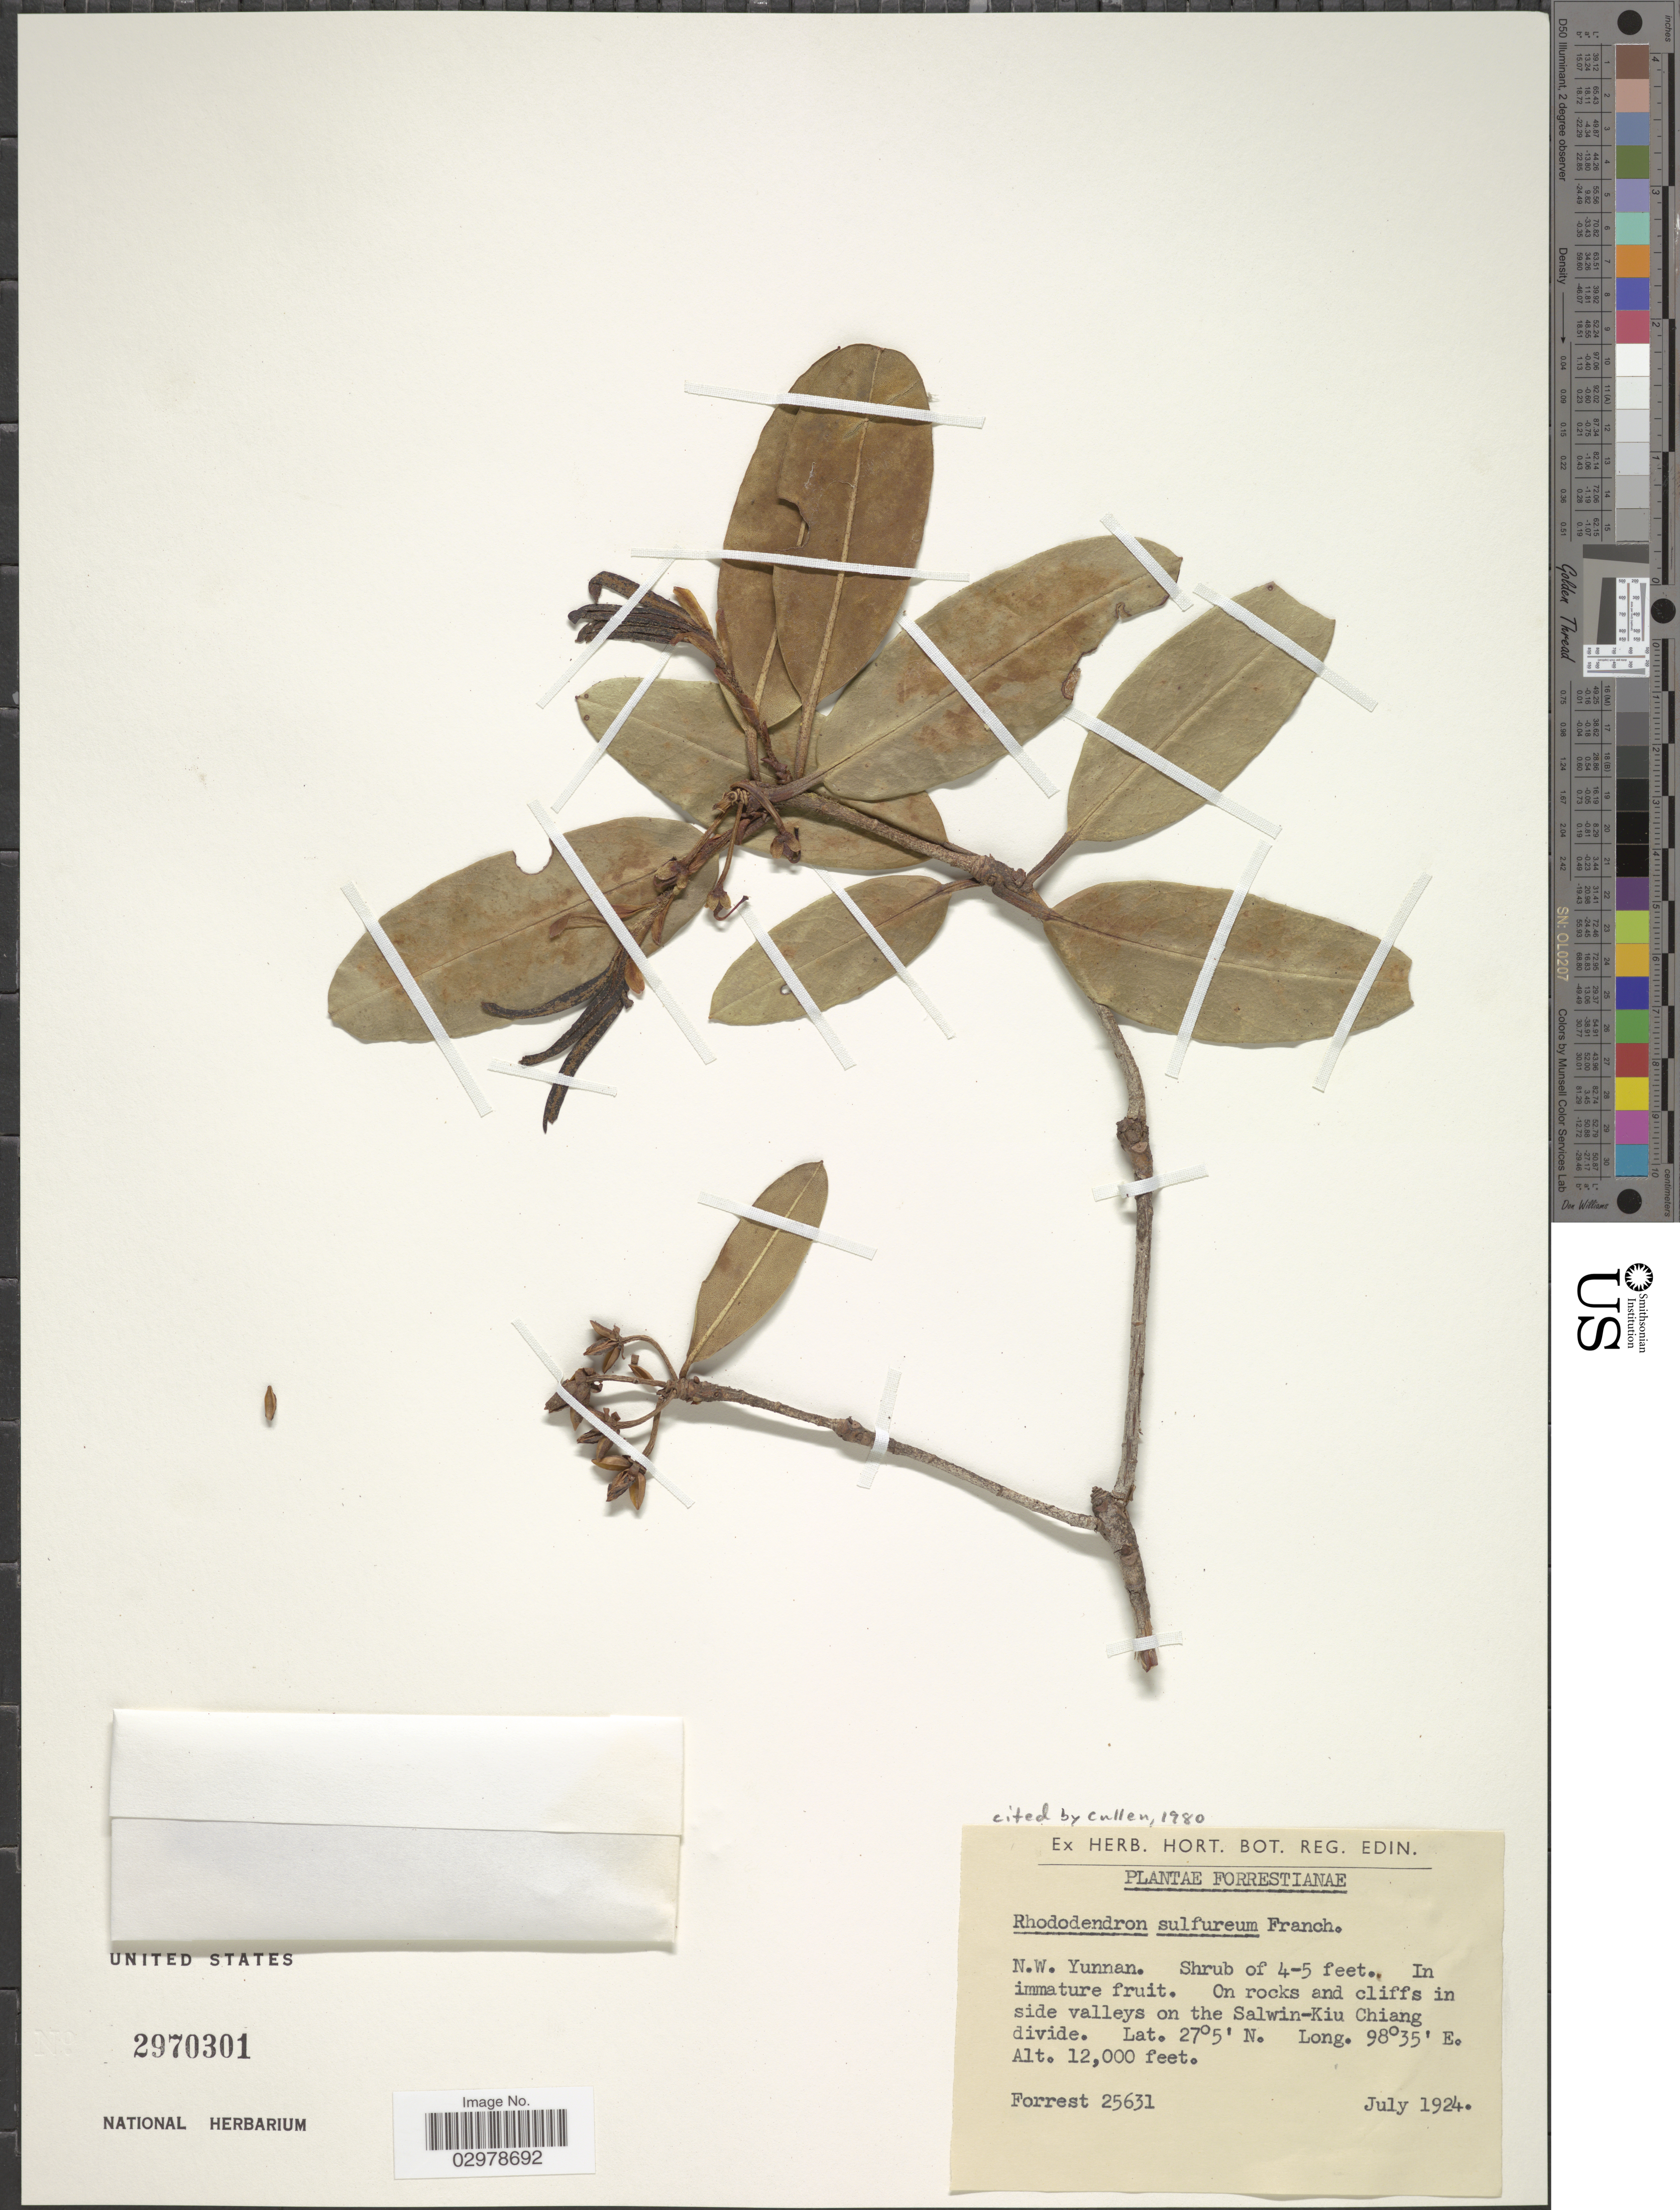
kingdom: Plantae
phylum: Tracheophyta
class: Magnoliopsida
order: Ericales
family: Ericaceae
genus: Rhododendron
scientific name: Rhododendron sulfureum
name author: Franch.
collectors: -. Forrest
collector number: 25631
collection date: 1924-07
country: China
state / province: Yunnan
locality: N.W. Yunnan. Side valleys on the Salwin-Kiu Chiang divide.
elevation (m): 3658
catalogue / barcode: US 2970301